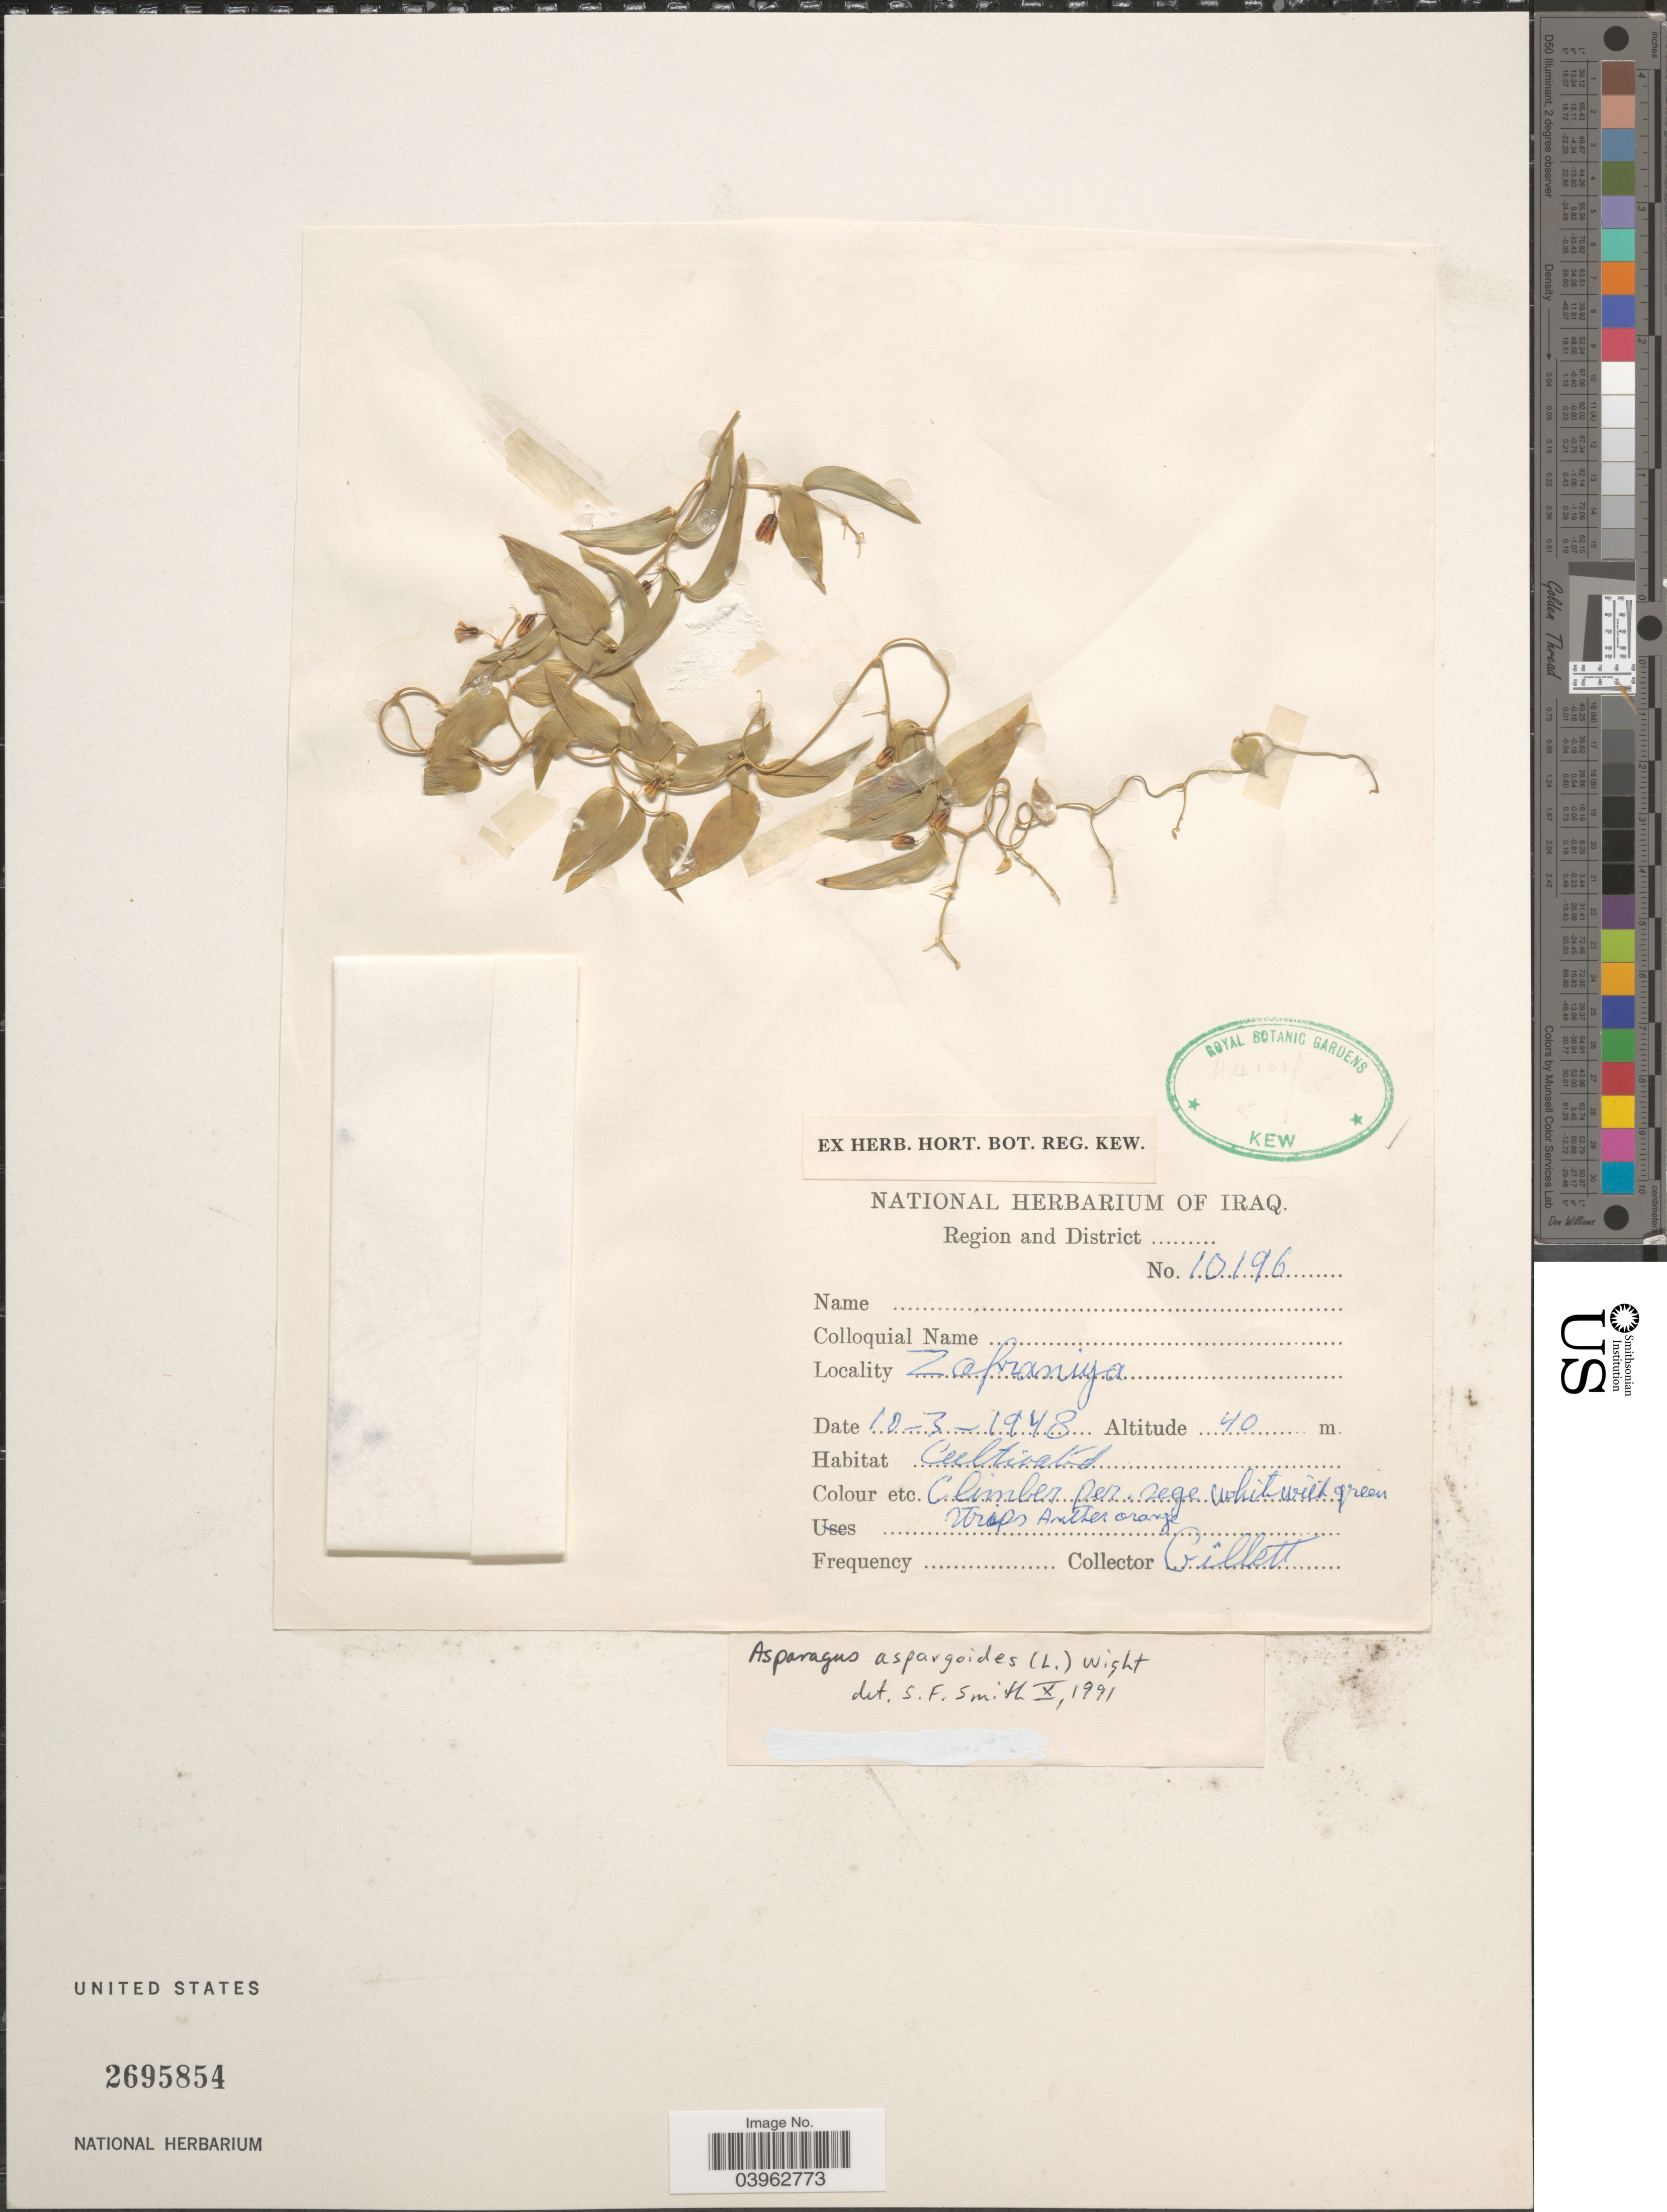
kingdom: Plantae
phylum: Tracheophyta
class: Liliopsida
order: Asparagales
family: Asparagaceae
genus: Asparagus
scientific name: Asparagus asparagoides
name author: (L.) Druce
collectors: Gillett, --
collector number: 10196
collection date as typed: Transcribed d/m/y: 10/3/48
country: Iraq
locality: Zafraniya.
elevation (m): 40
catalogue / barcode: US 2695854